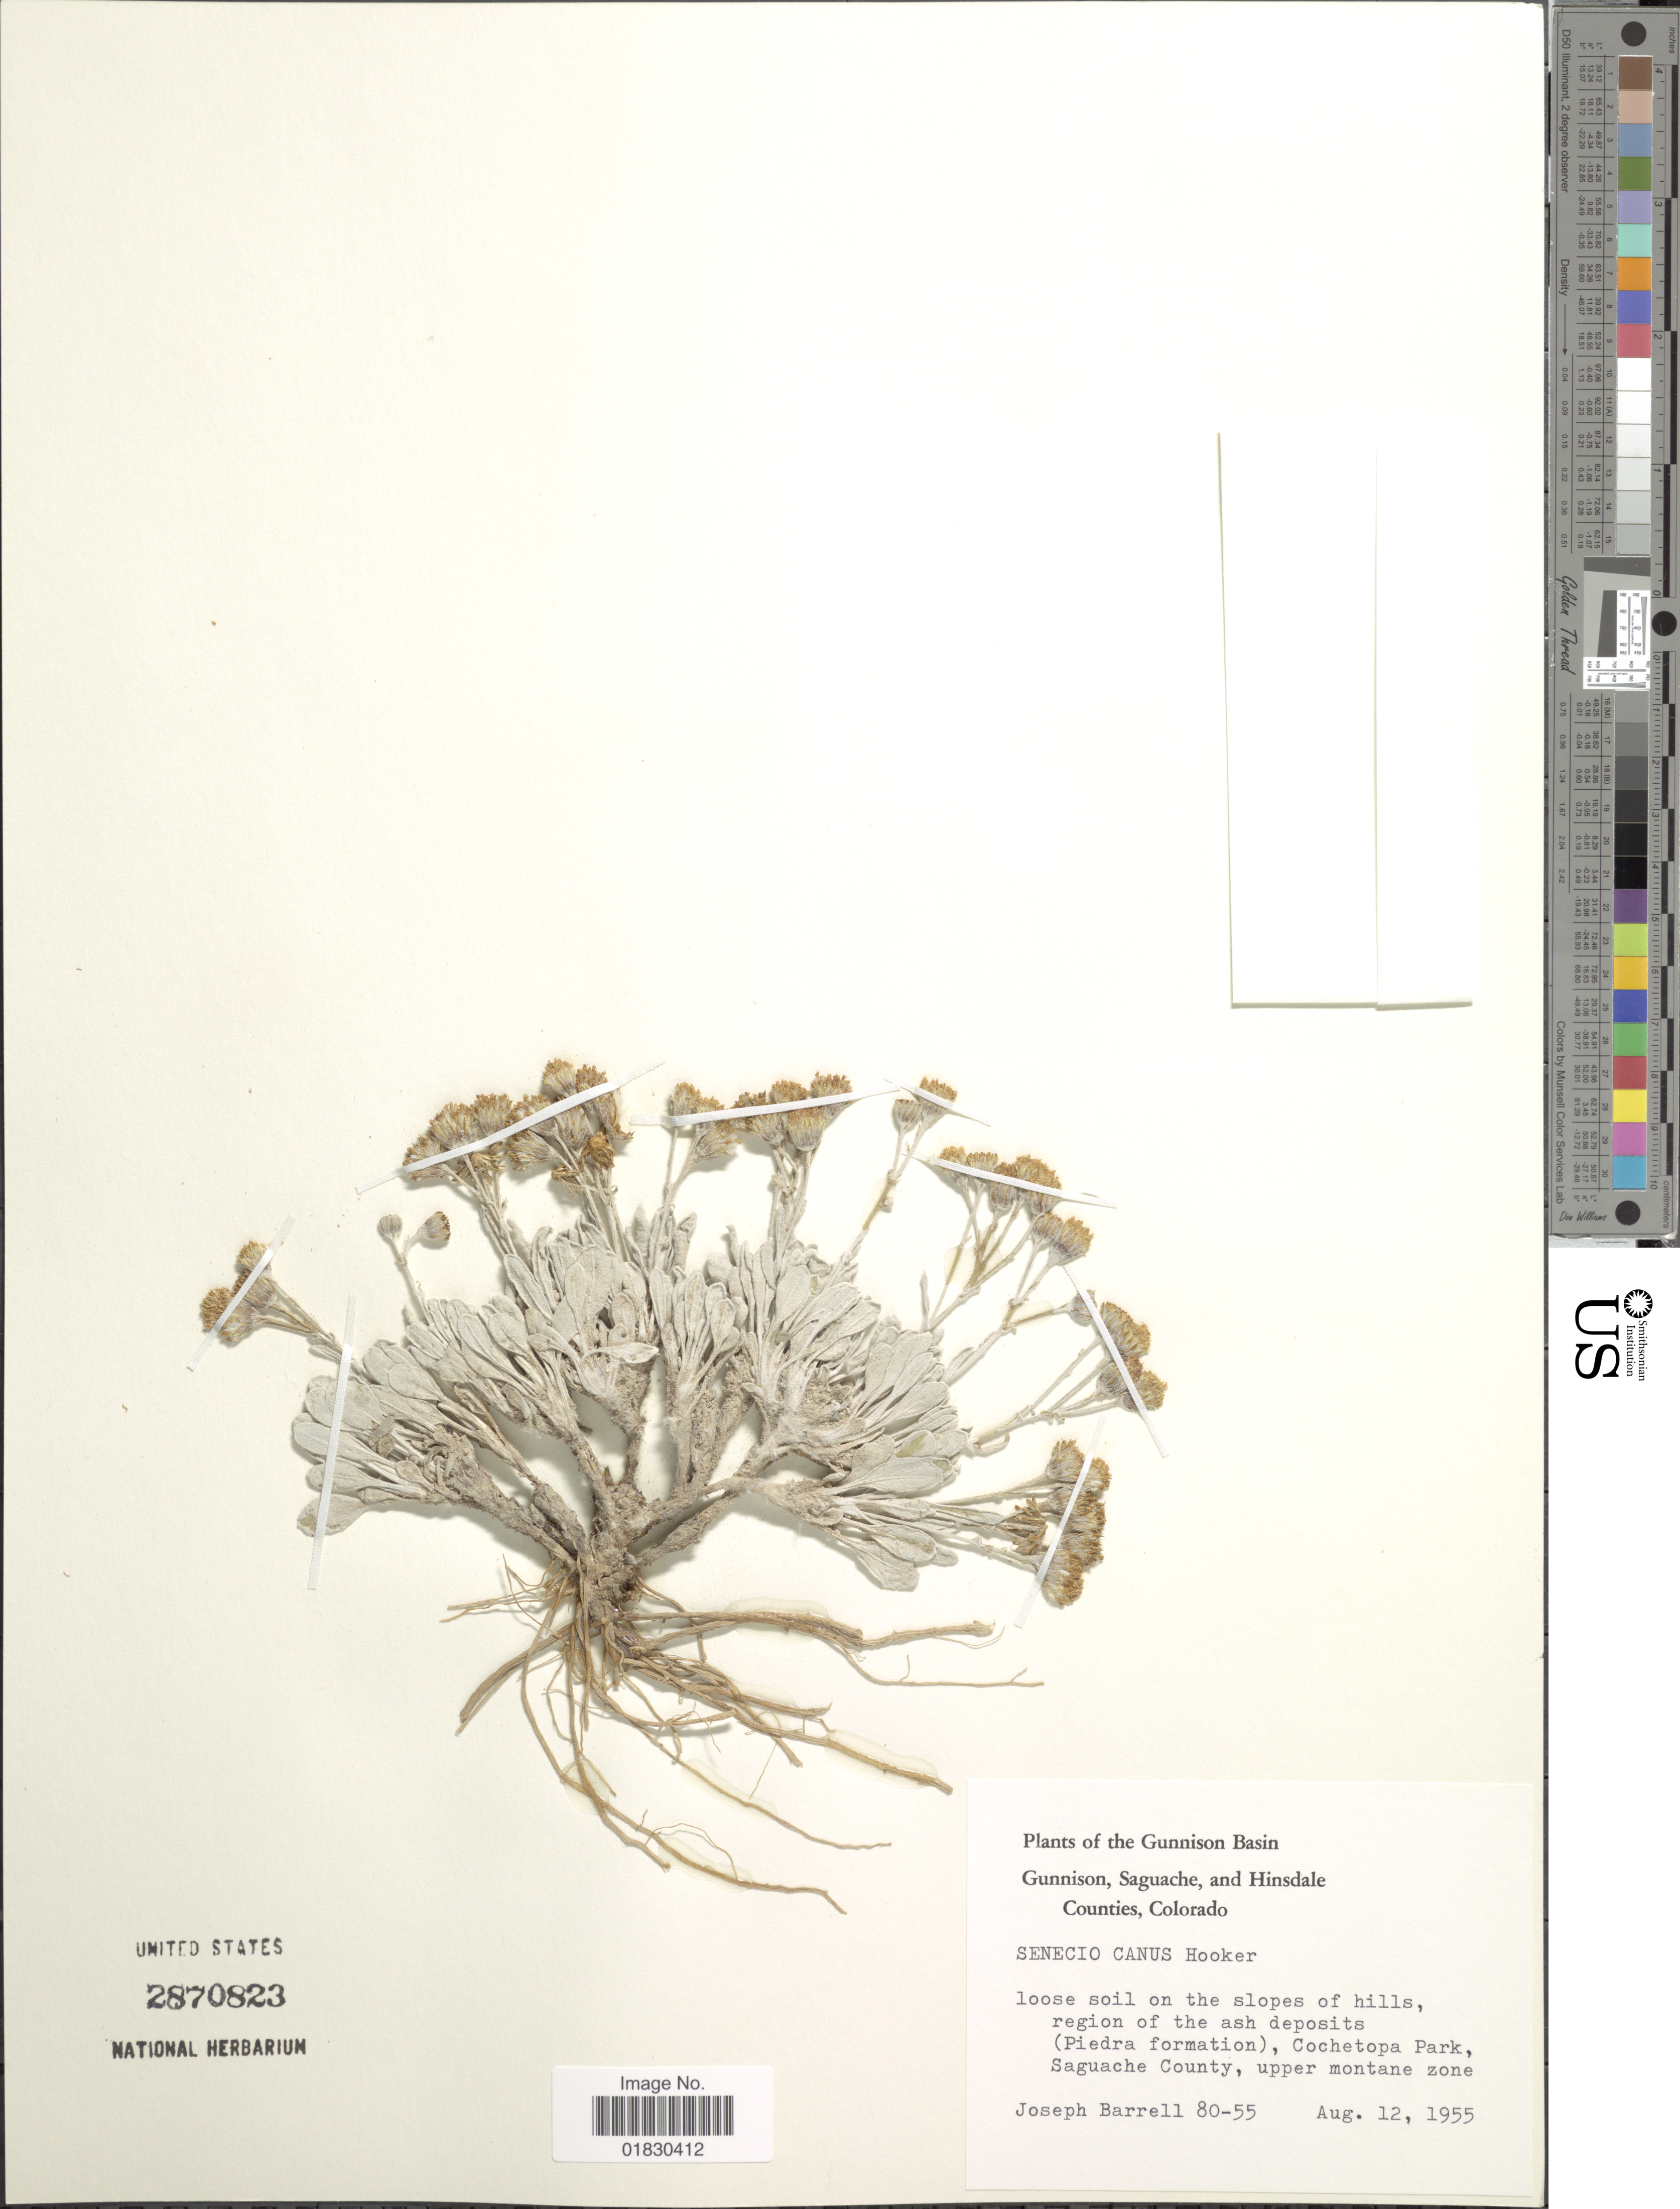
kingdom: Plantae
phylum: Tracheophyta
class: Magnoliopsida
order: Asterales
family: Asteraceae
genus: Packera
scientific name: Packera cana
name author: (Hook.) W.A. Weber & Á. Löve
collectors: J. Barrell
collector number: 80-55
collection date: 1955-08-12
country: United States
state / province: Colorado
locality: The Gunnison Basin, Gunnison, Saguache, and Hinsdale Counties, Colorado, Region of the ash deposits (Piedra formation), Cochetopa Park, Saguache County, upper montane zone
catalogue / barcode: US 2870823